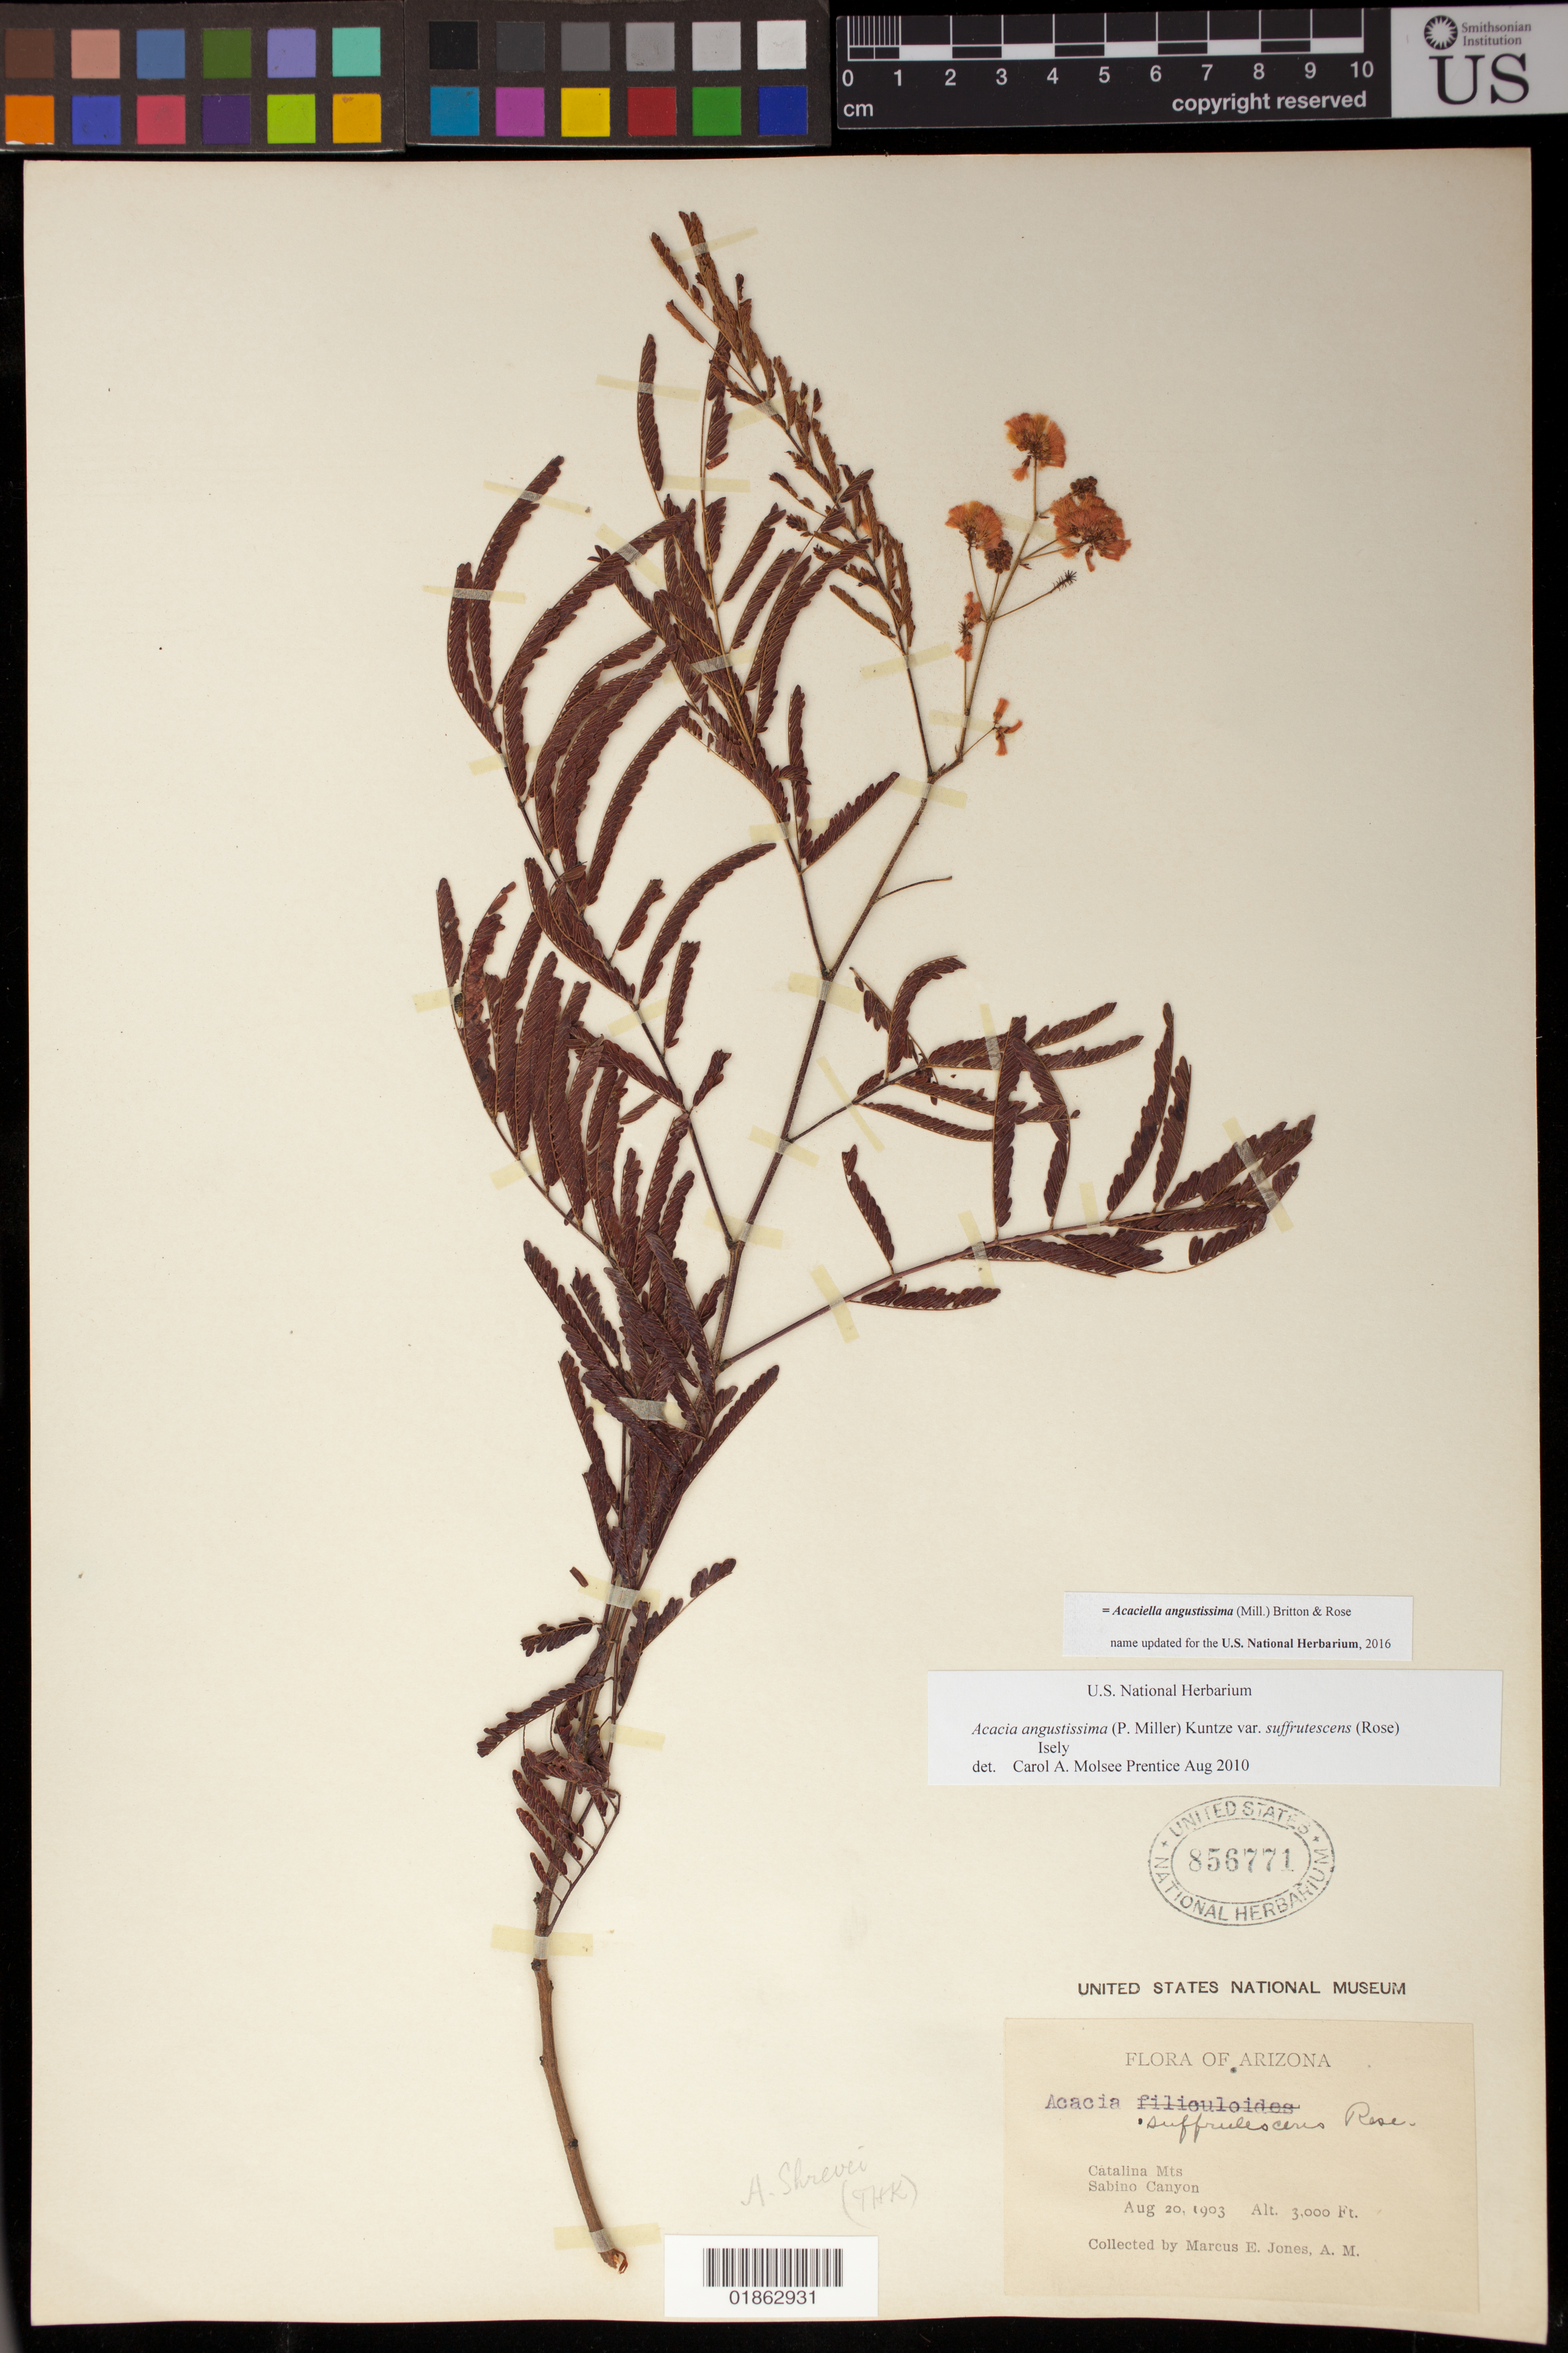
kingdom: Plantae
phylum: Tracheophyta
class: Magnoliopsida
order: Fabales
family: Fabaceae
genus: Acaciella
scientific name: Acaciella angustissima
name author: (Mill.) Britton & Rose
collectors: M. E. Jones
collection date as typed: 20 Aug 1903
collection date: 1903-08-20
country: United States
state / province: Arizona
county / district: Pima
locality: Catalina Mountains, Sabino Canyon.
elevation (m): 914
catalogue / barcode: US 856771